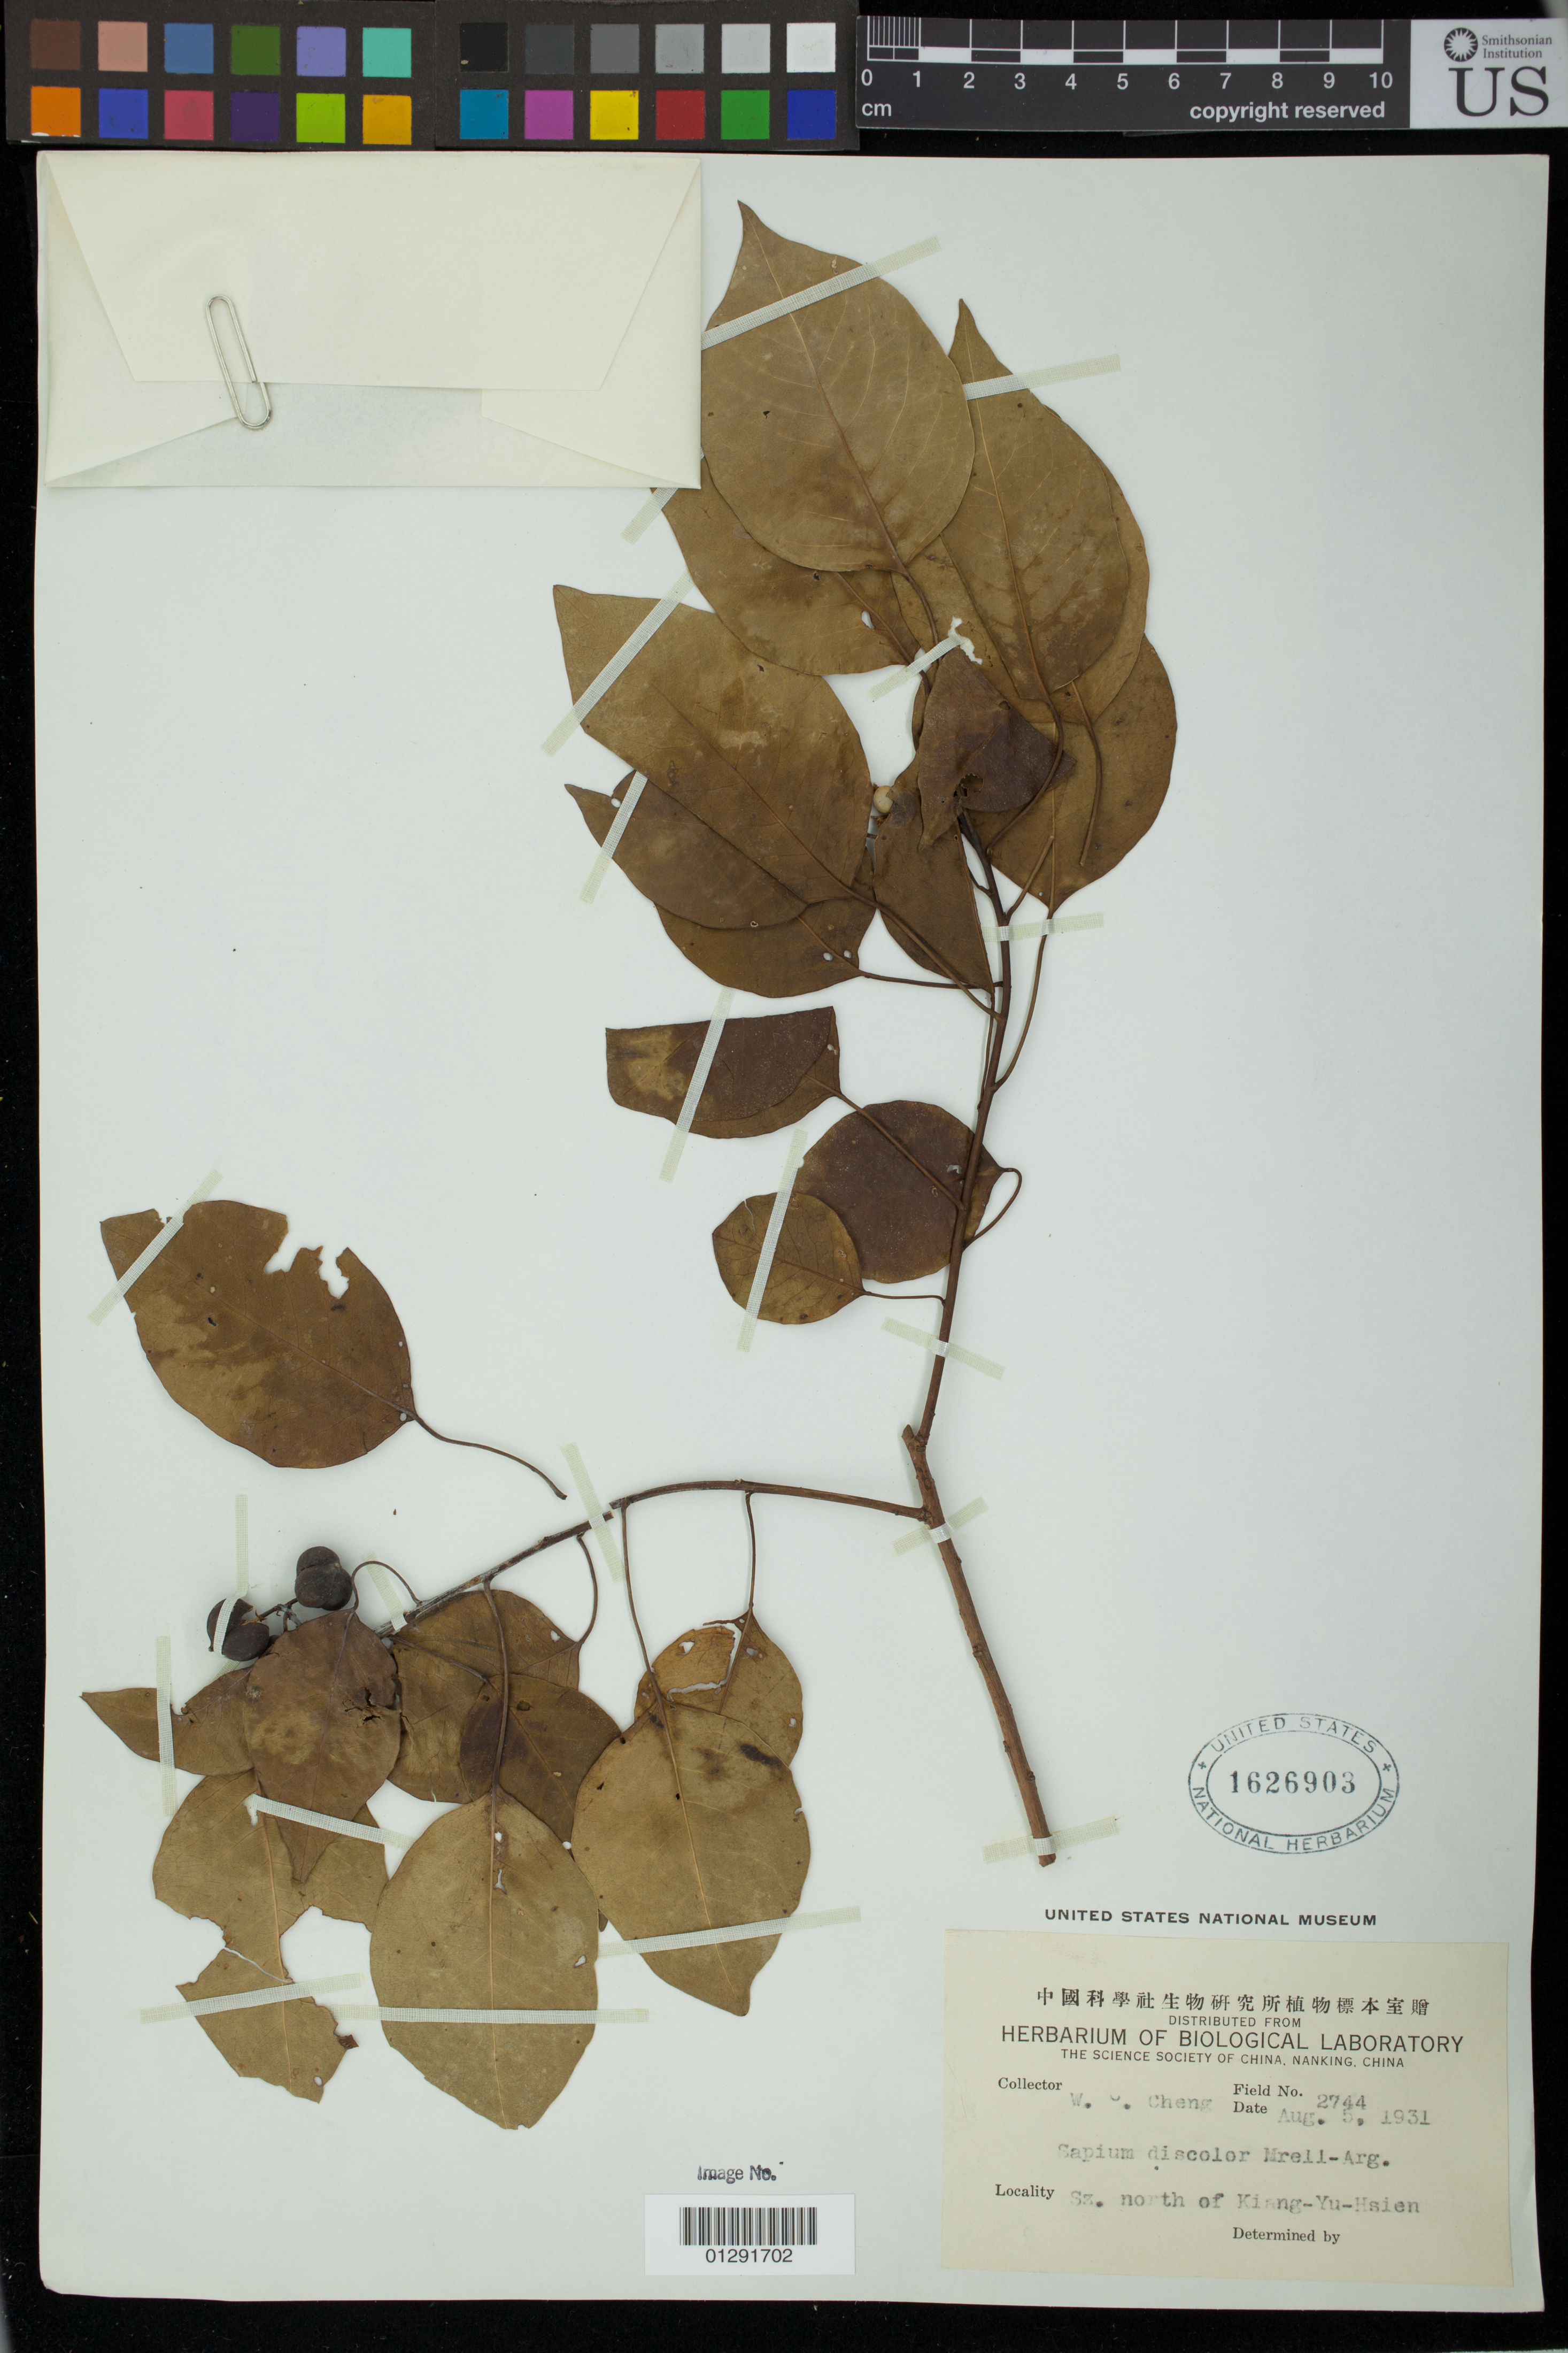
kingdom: Plantae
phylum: Tracheophyta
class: Magnoliopsida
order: Malpighiales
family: Euphorbiaceae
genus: Sapium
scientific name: Sapium discolor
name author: M. Arg.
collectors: W. C. Cheng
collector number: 2744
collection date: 1931-08-05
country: China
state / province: Zhejiang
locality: Sz.. north of Kiang-Yu-Hsien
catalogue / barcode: US 1626903